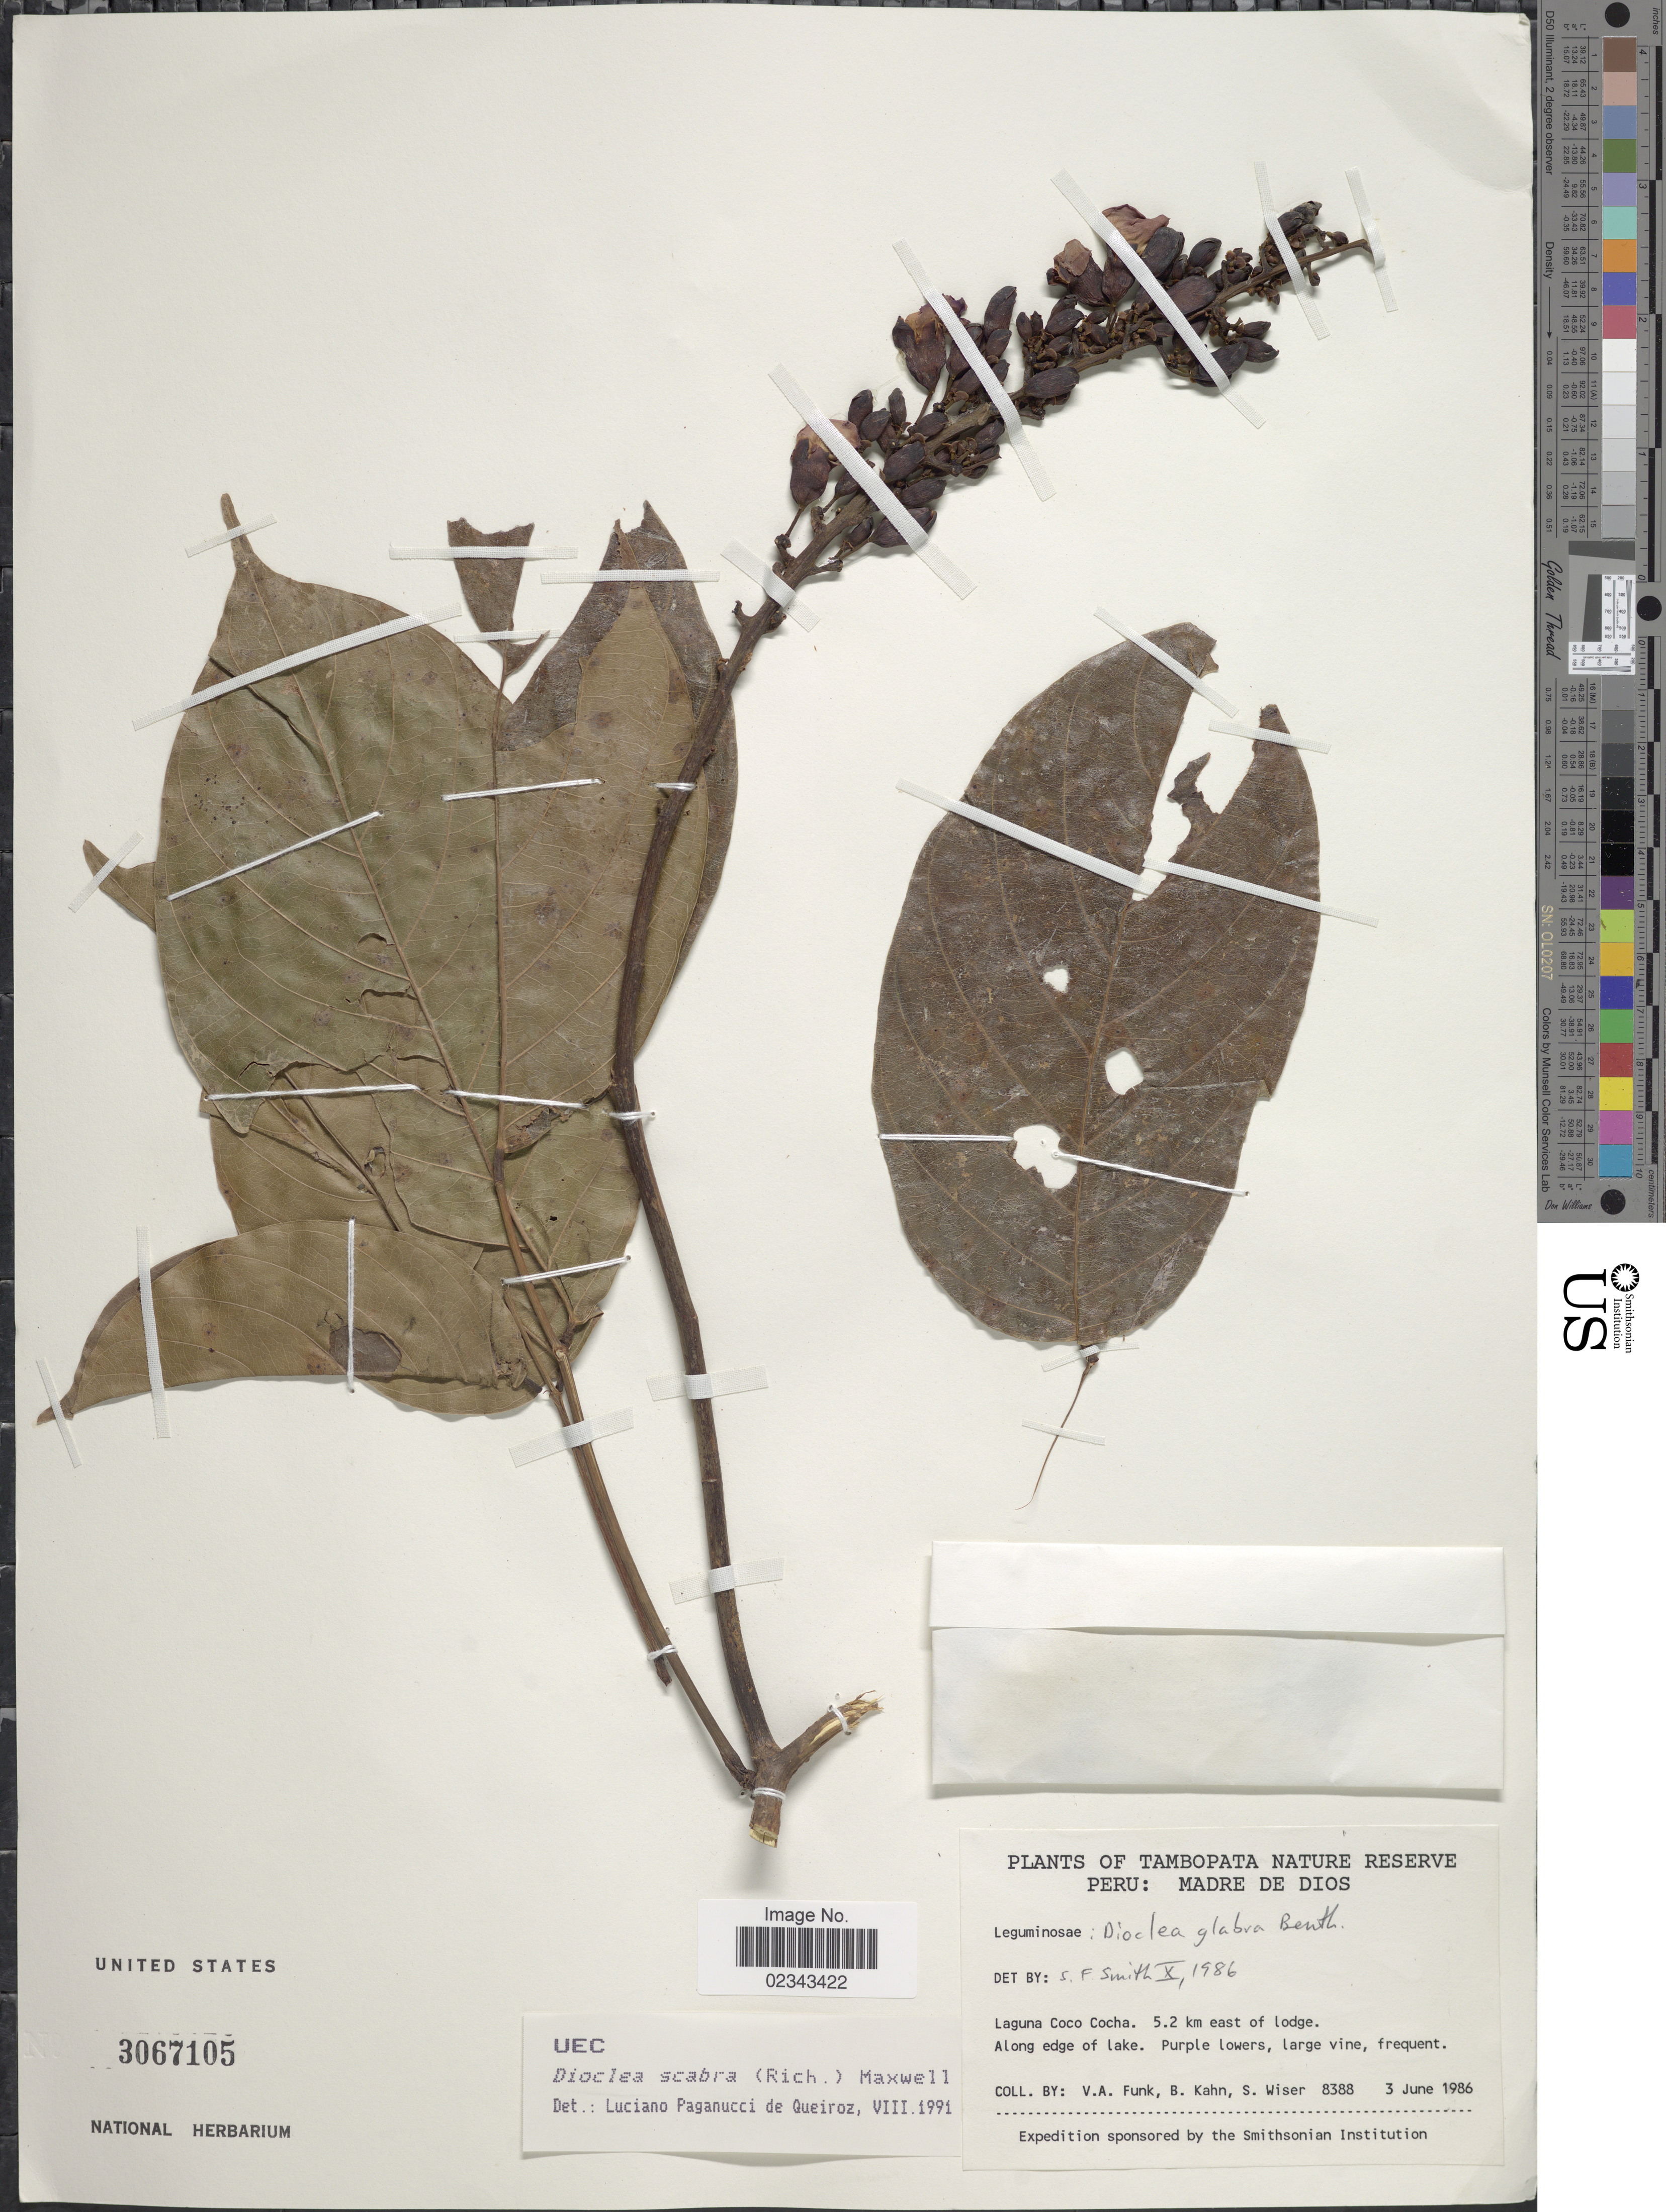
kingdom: Plantae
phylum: Tracheophyta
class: Magnoliopsida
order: Fabales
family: Fabaceae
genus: Macropsychanthus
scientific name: Macropsychanthus scaber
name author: (Rich.) L.P. Queiroz & Snak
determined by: Strong, Mark T., (BOT), Smithsonian Institution - National Museum of Natural History (UNITED STATES)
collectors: V. Funk, B. Kahn & S. Wiser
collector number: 8388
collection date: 1986-06-03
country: Peru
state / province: Madre de Dios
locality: Laguna Coco Cocha. 5.2 km east of lodge. Along edge of lake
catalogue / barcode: US 3067105